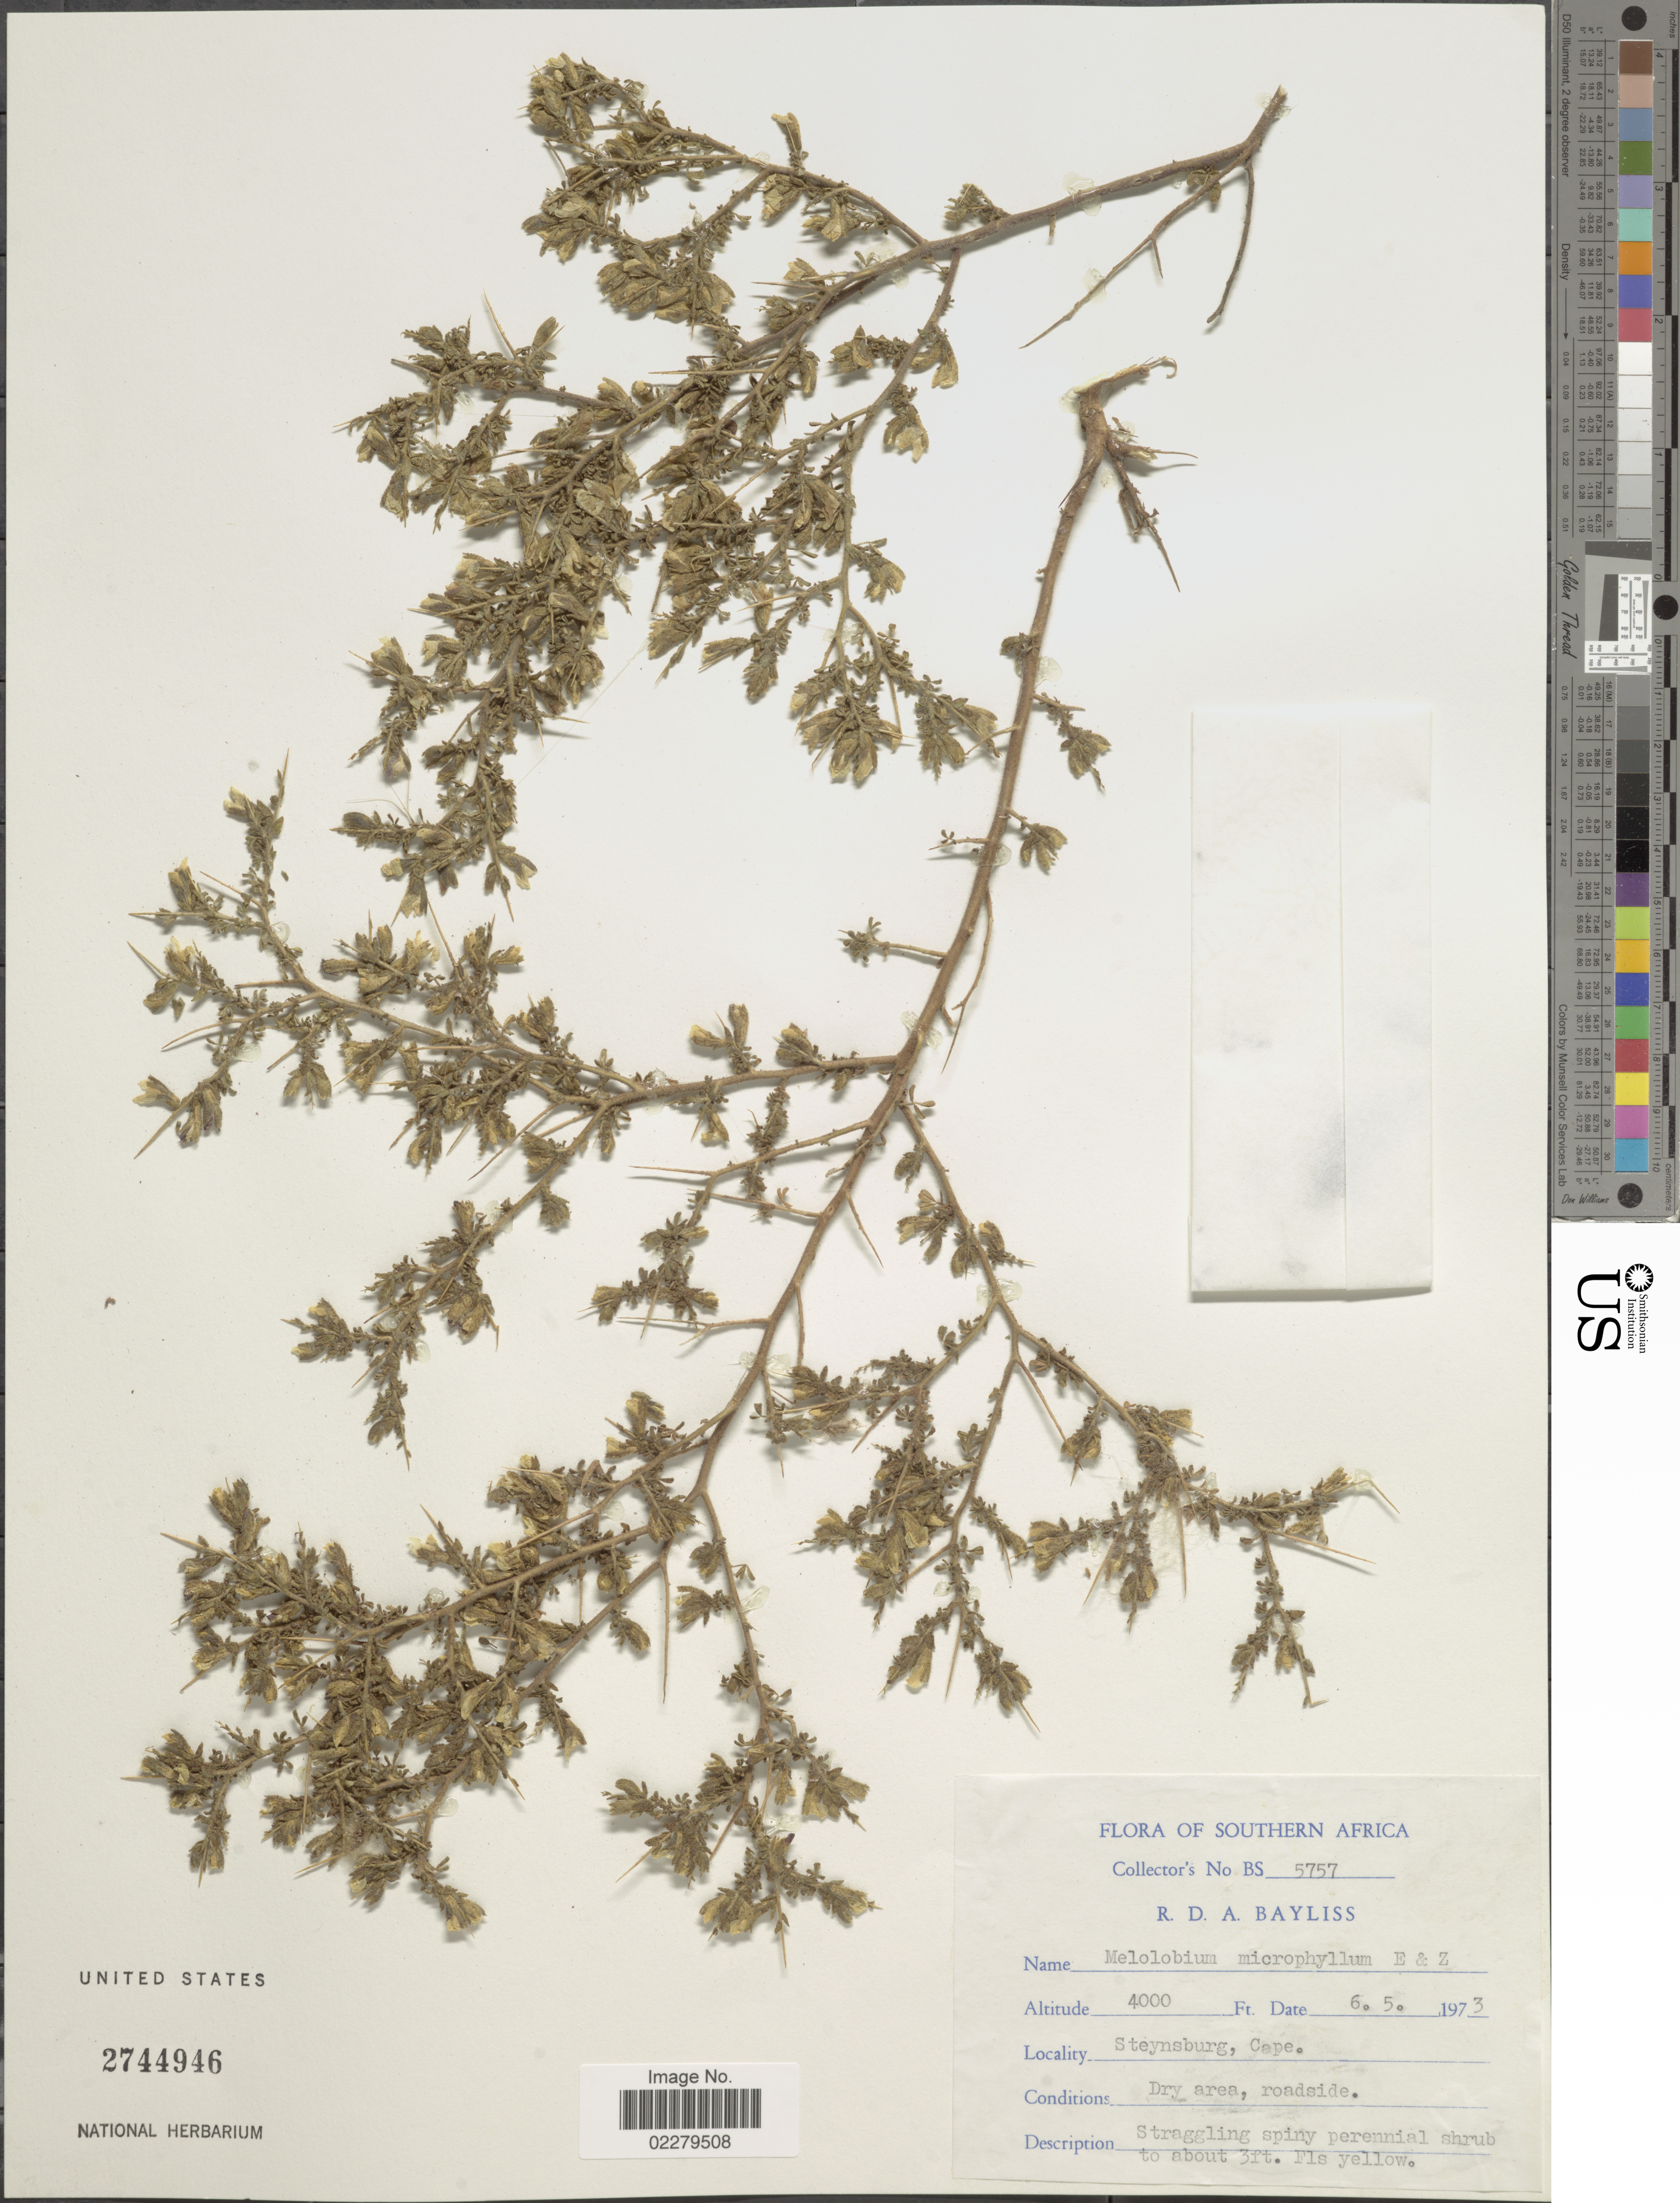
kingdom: Plantae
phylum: Tracheophyta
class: Magnoliopsida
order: Fabales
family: Fabaceae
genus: Melolobium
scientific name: Melolobium microphyllum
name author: Eckl. & Zeyh.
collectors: R. Bayliss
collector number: BS5757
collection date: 1973-05-06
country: South Africa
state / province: Eastern Cape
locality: Southern Africa, Steynsburg, Cape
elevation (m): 1219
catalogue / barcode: US 2744946